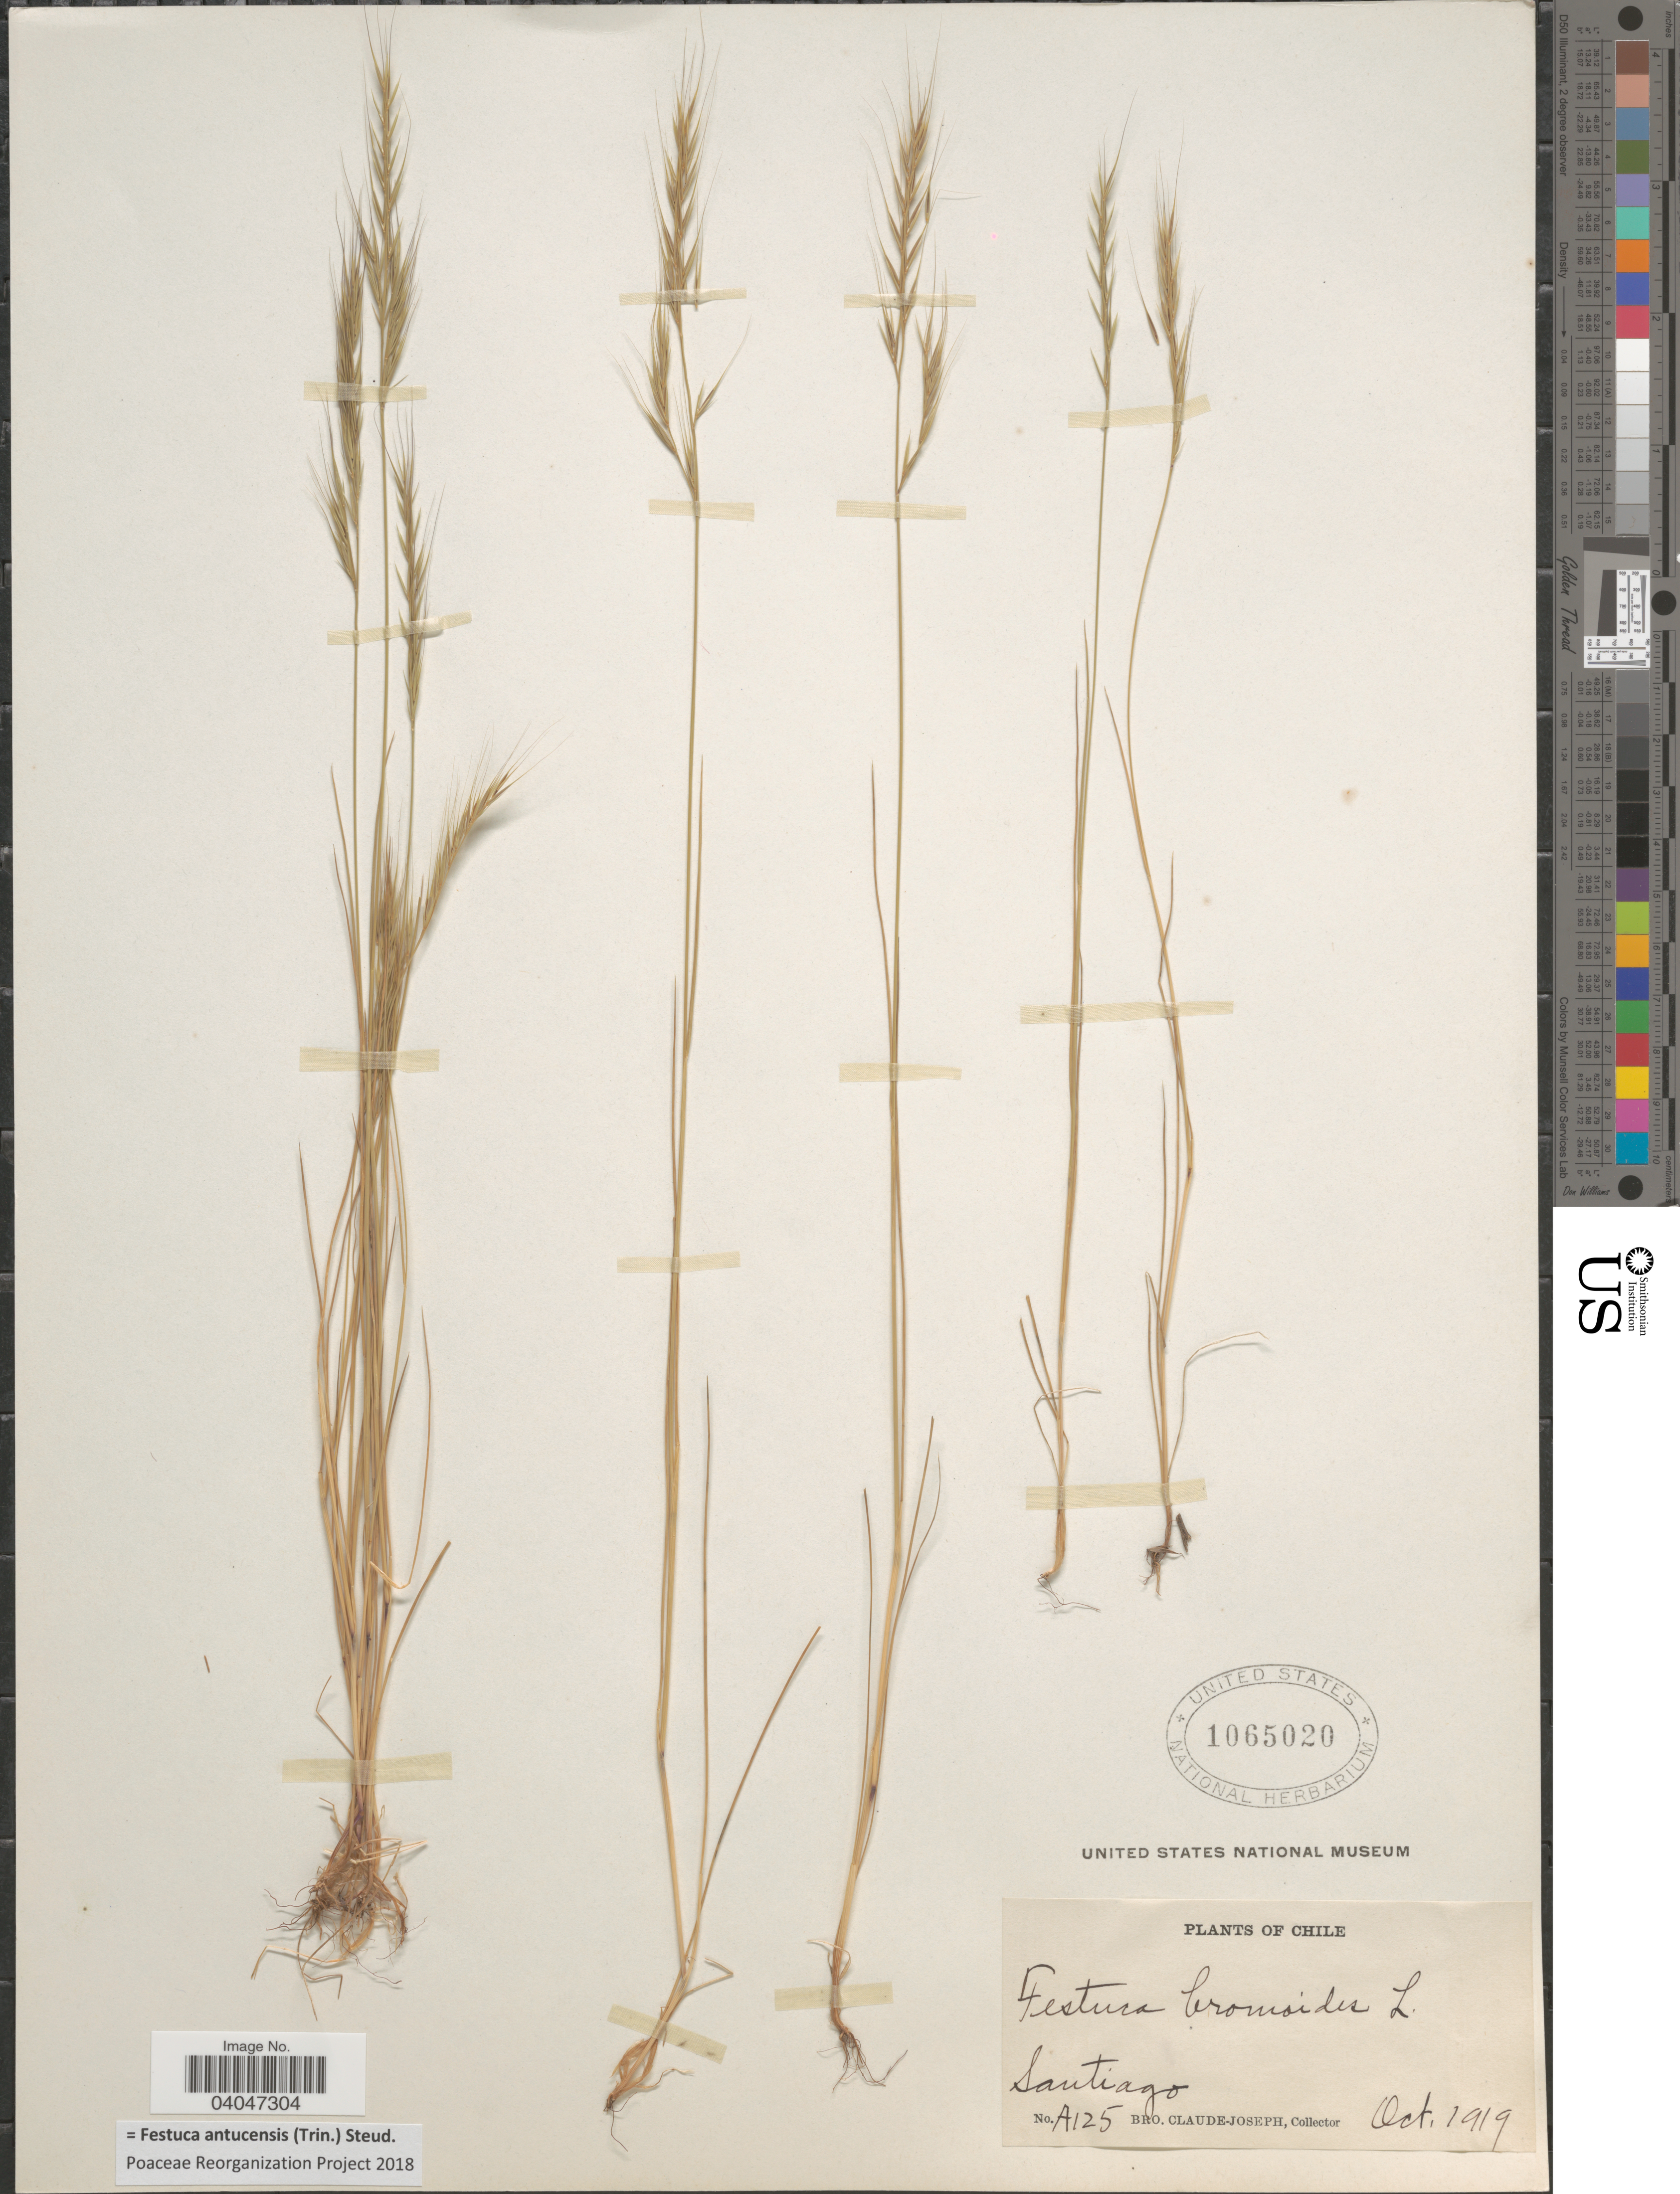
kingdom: Plantae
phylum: Tracheophyta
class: Liliopsida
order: Poales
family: Poaceae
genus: Festuca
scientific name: Festuca antucensis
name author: (Trin.) Steud.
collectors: Bro. Claude-Joseph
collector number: A125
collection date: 1919-10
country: Chile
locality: Santiago.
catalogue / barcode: US 1065020